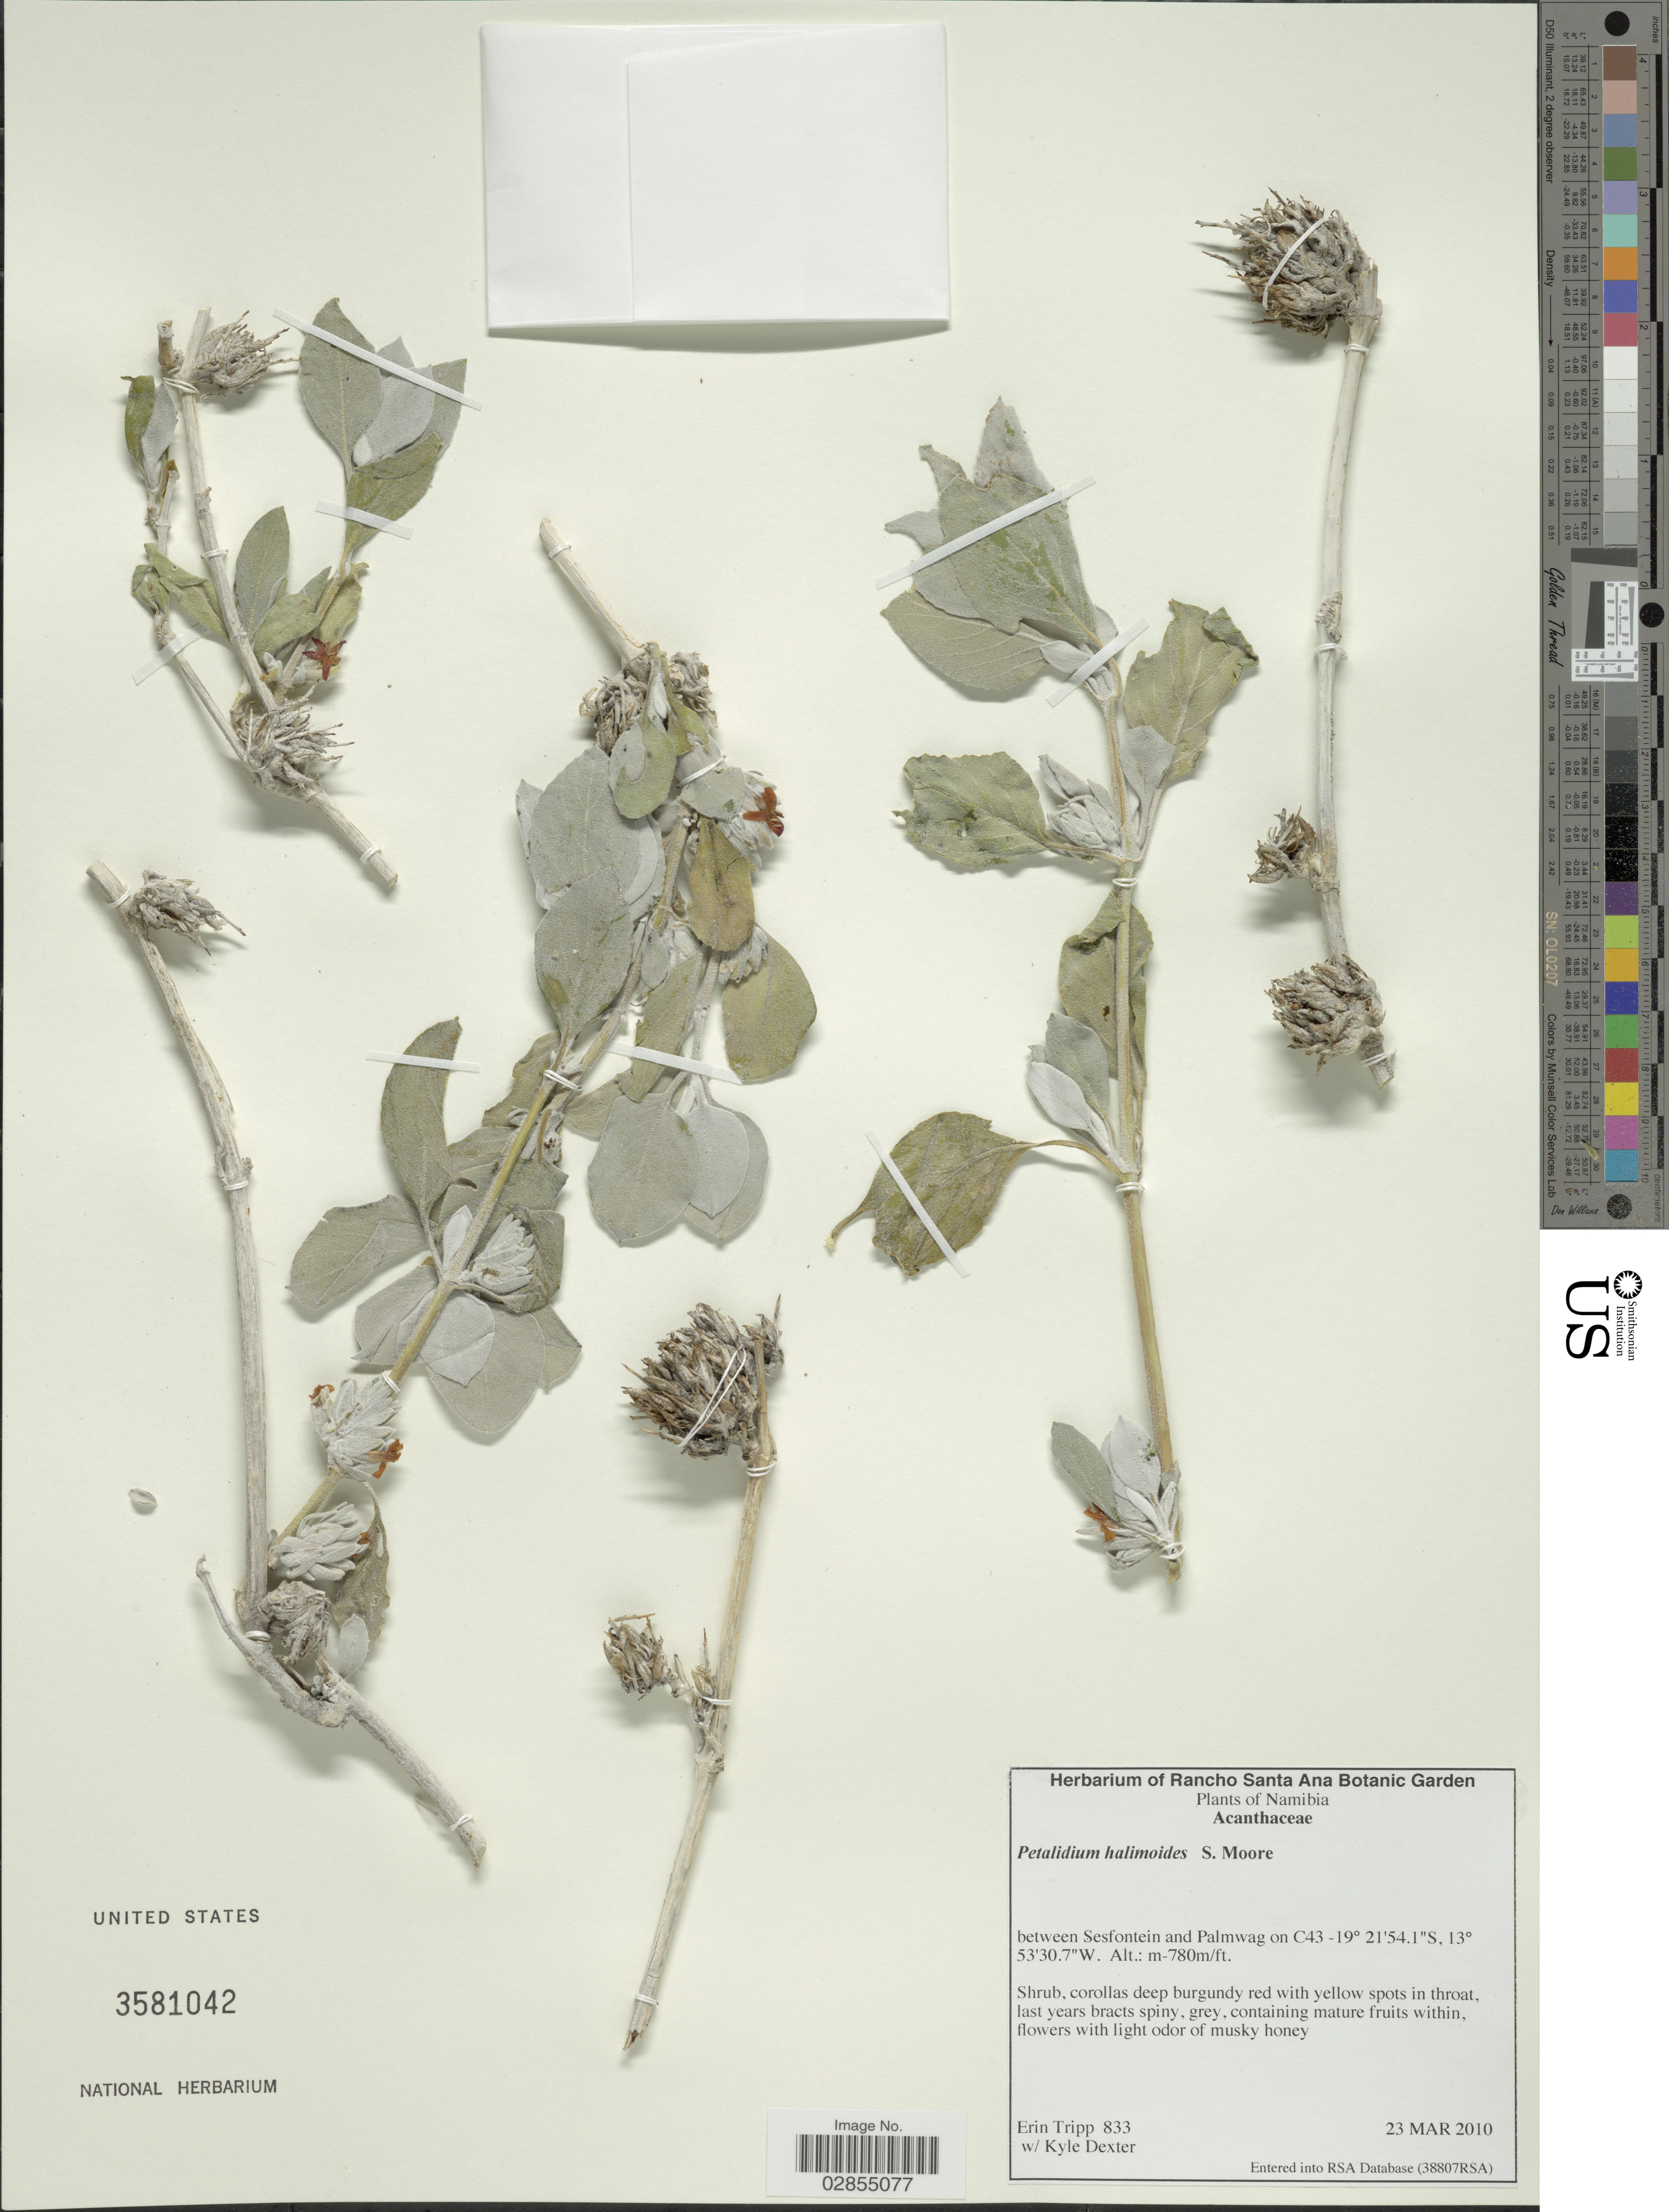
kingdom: Plantae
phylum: Tracheophyta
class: Magnoliopsida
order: Lamiales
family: Acanthaceae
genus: Petalidium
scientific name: Petalidium halimoides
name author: S. Moore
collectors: E. Tripp & K. Dexter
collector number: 833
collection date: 2010-03-23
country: Namibia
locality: Between Sesfontein and Palmweg on C43.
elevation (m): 780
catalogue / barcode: US 3581042